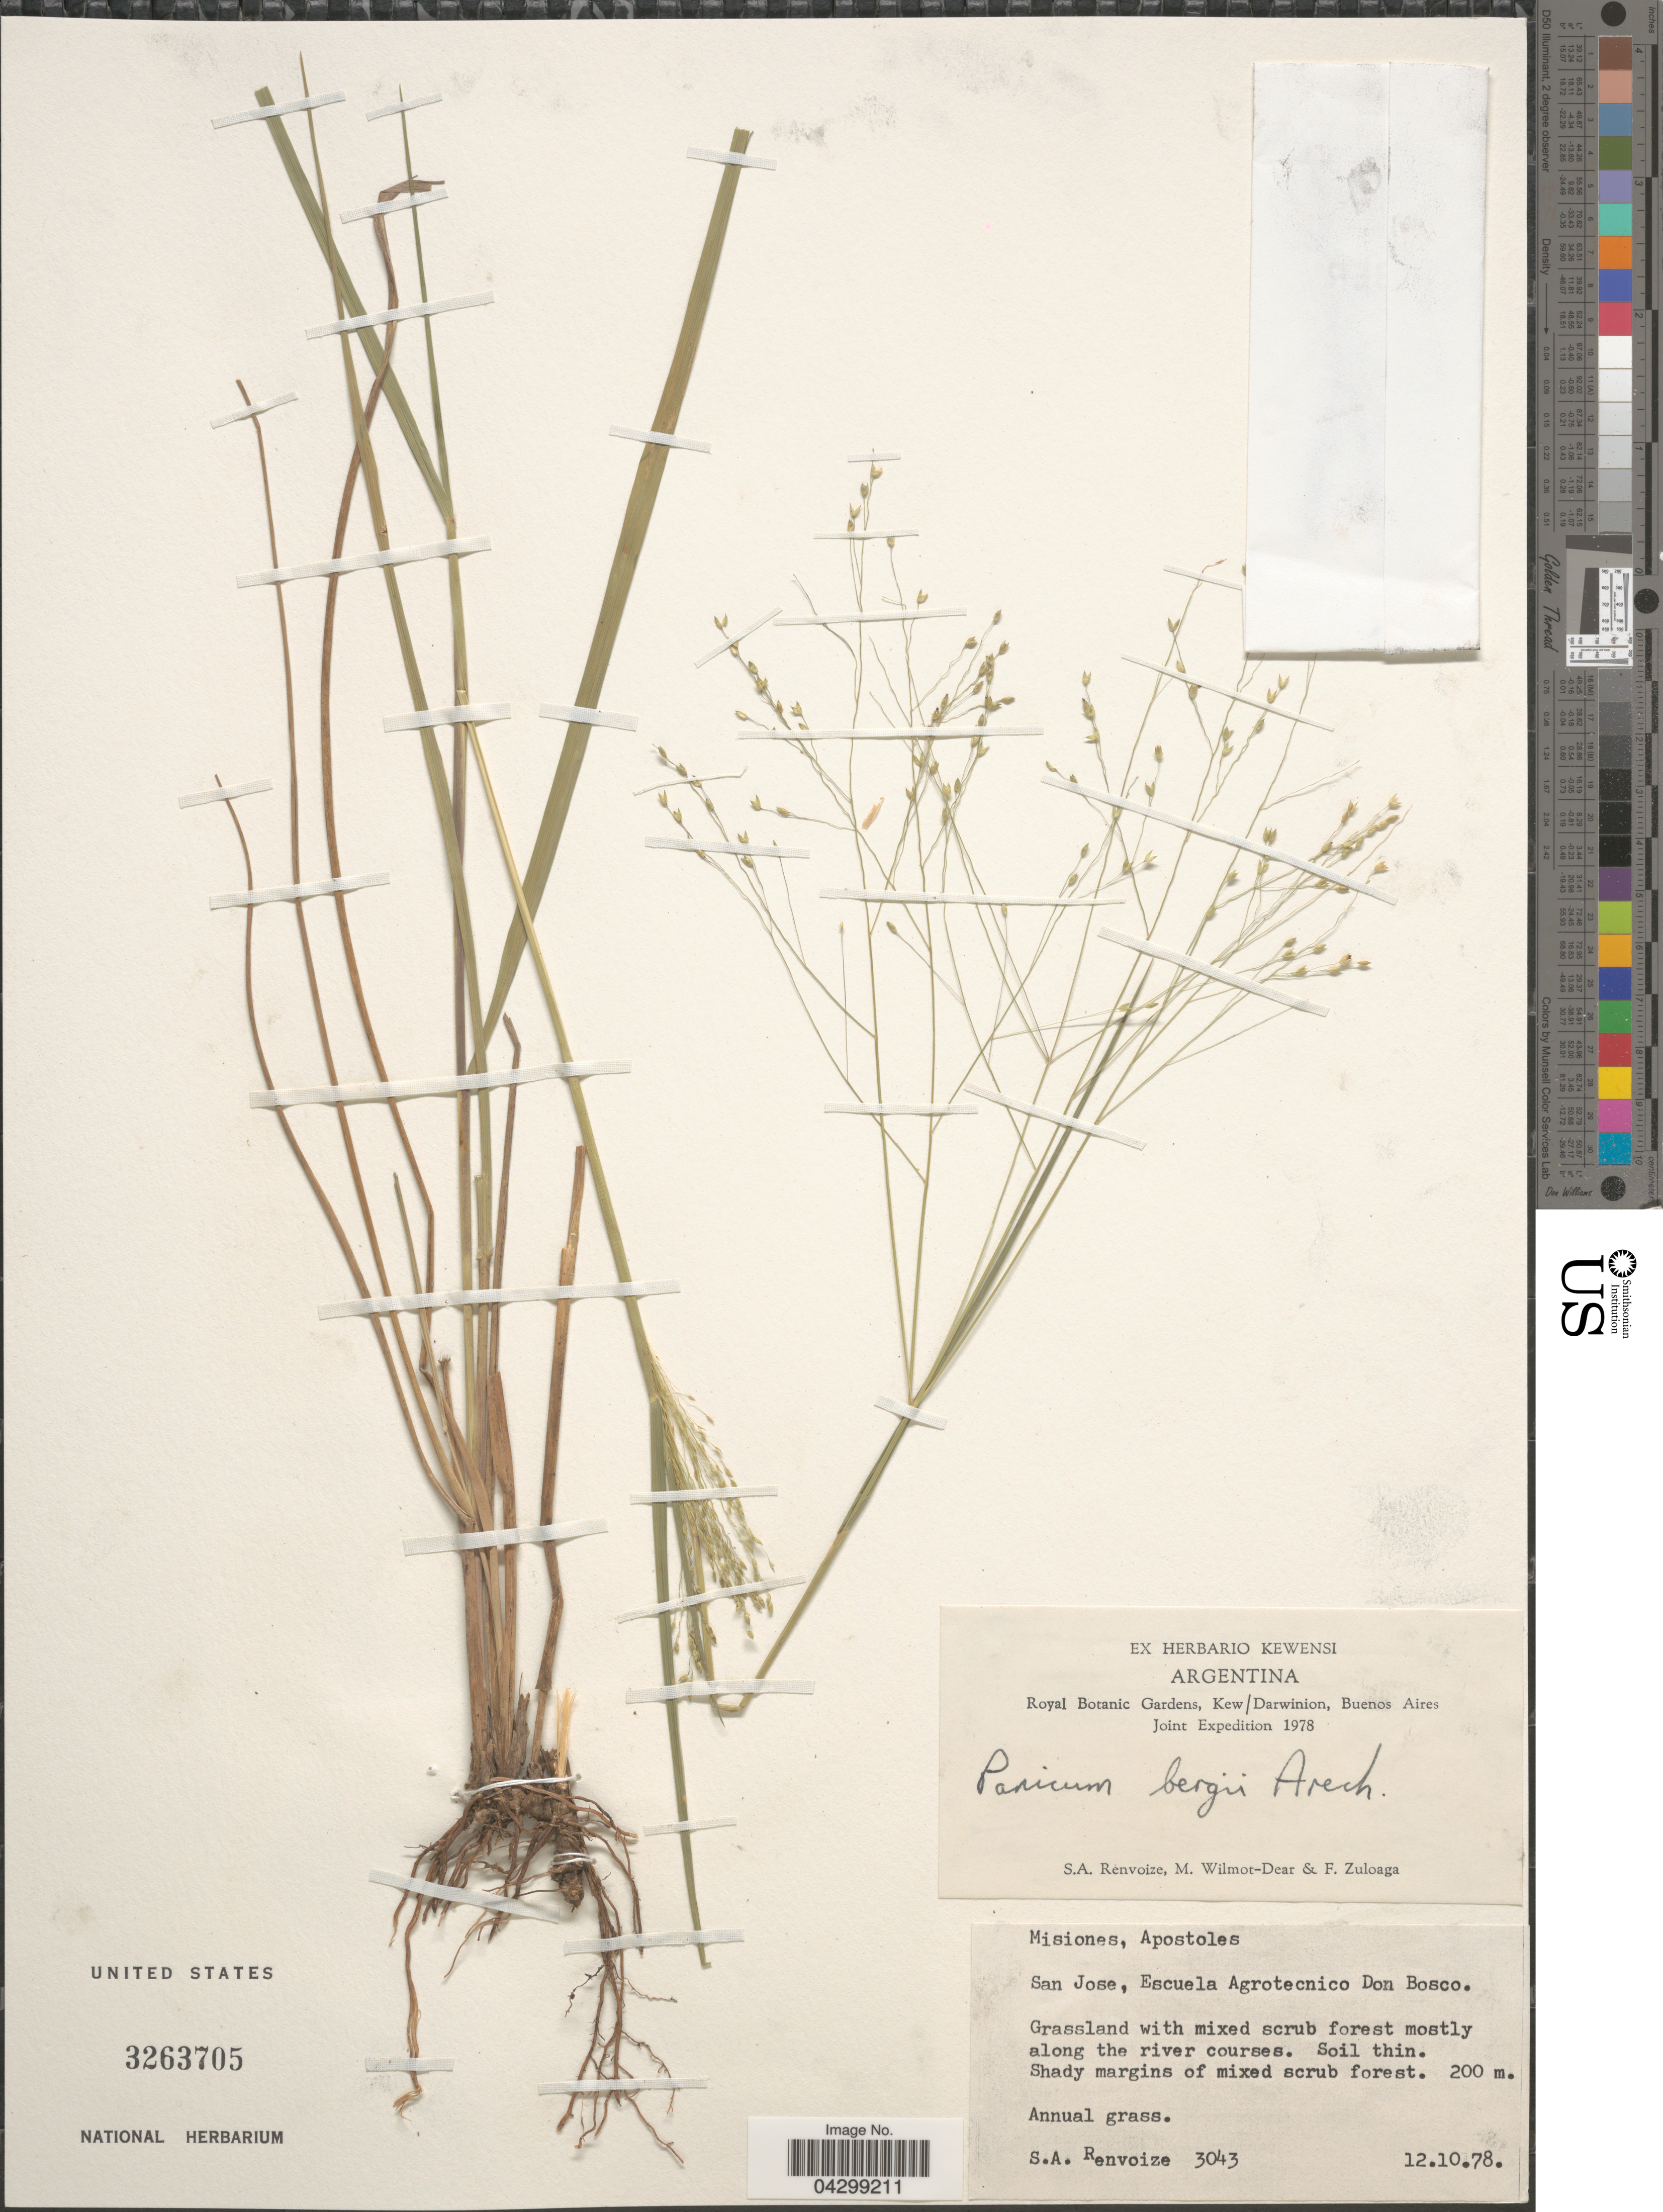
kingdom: Plantae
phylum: Tracheophyta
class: Liliopsida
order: Poales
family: Poaceae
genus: Panicum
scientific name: Panicum bergii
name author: Arechav.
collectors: S. A. Renvoize, M. Wilmot-Dear & F. Zuloaga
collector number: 3043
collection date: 1978-10-12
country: Argentina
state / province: Misiones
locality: Royal Botanic Gardens, Kew/Darwinion, Buenos Aires Joint Expedition 1978. Apostoles. San Jose, Escuela Agrotecnico Don Bosco. Grassland with mixed scrub forest mostly along the river courses. Soil thin. Shady margins of mixed scrub forest.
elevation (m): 200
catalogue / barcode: US 3263705